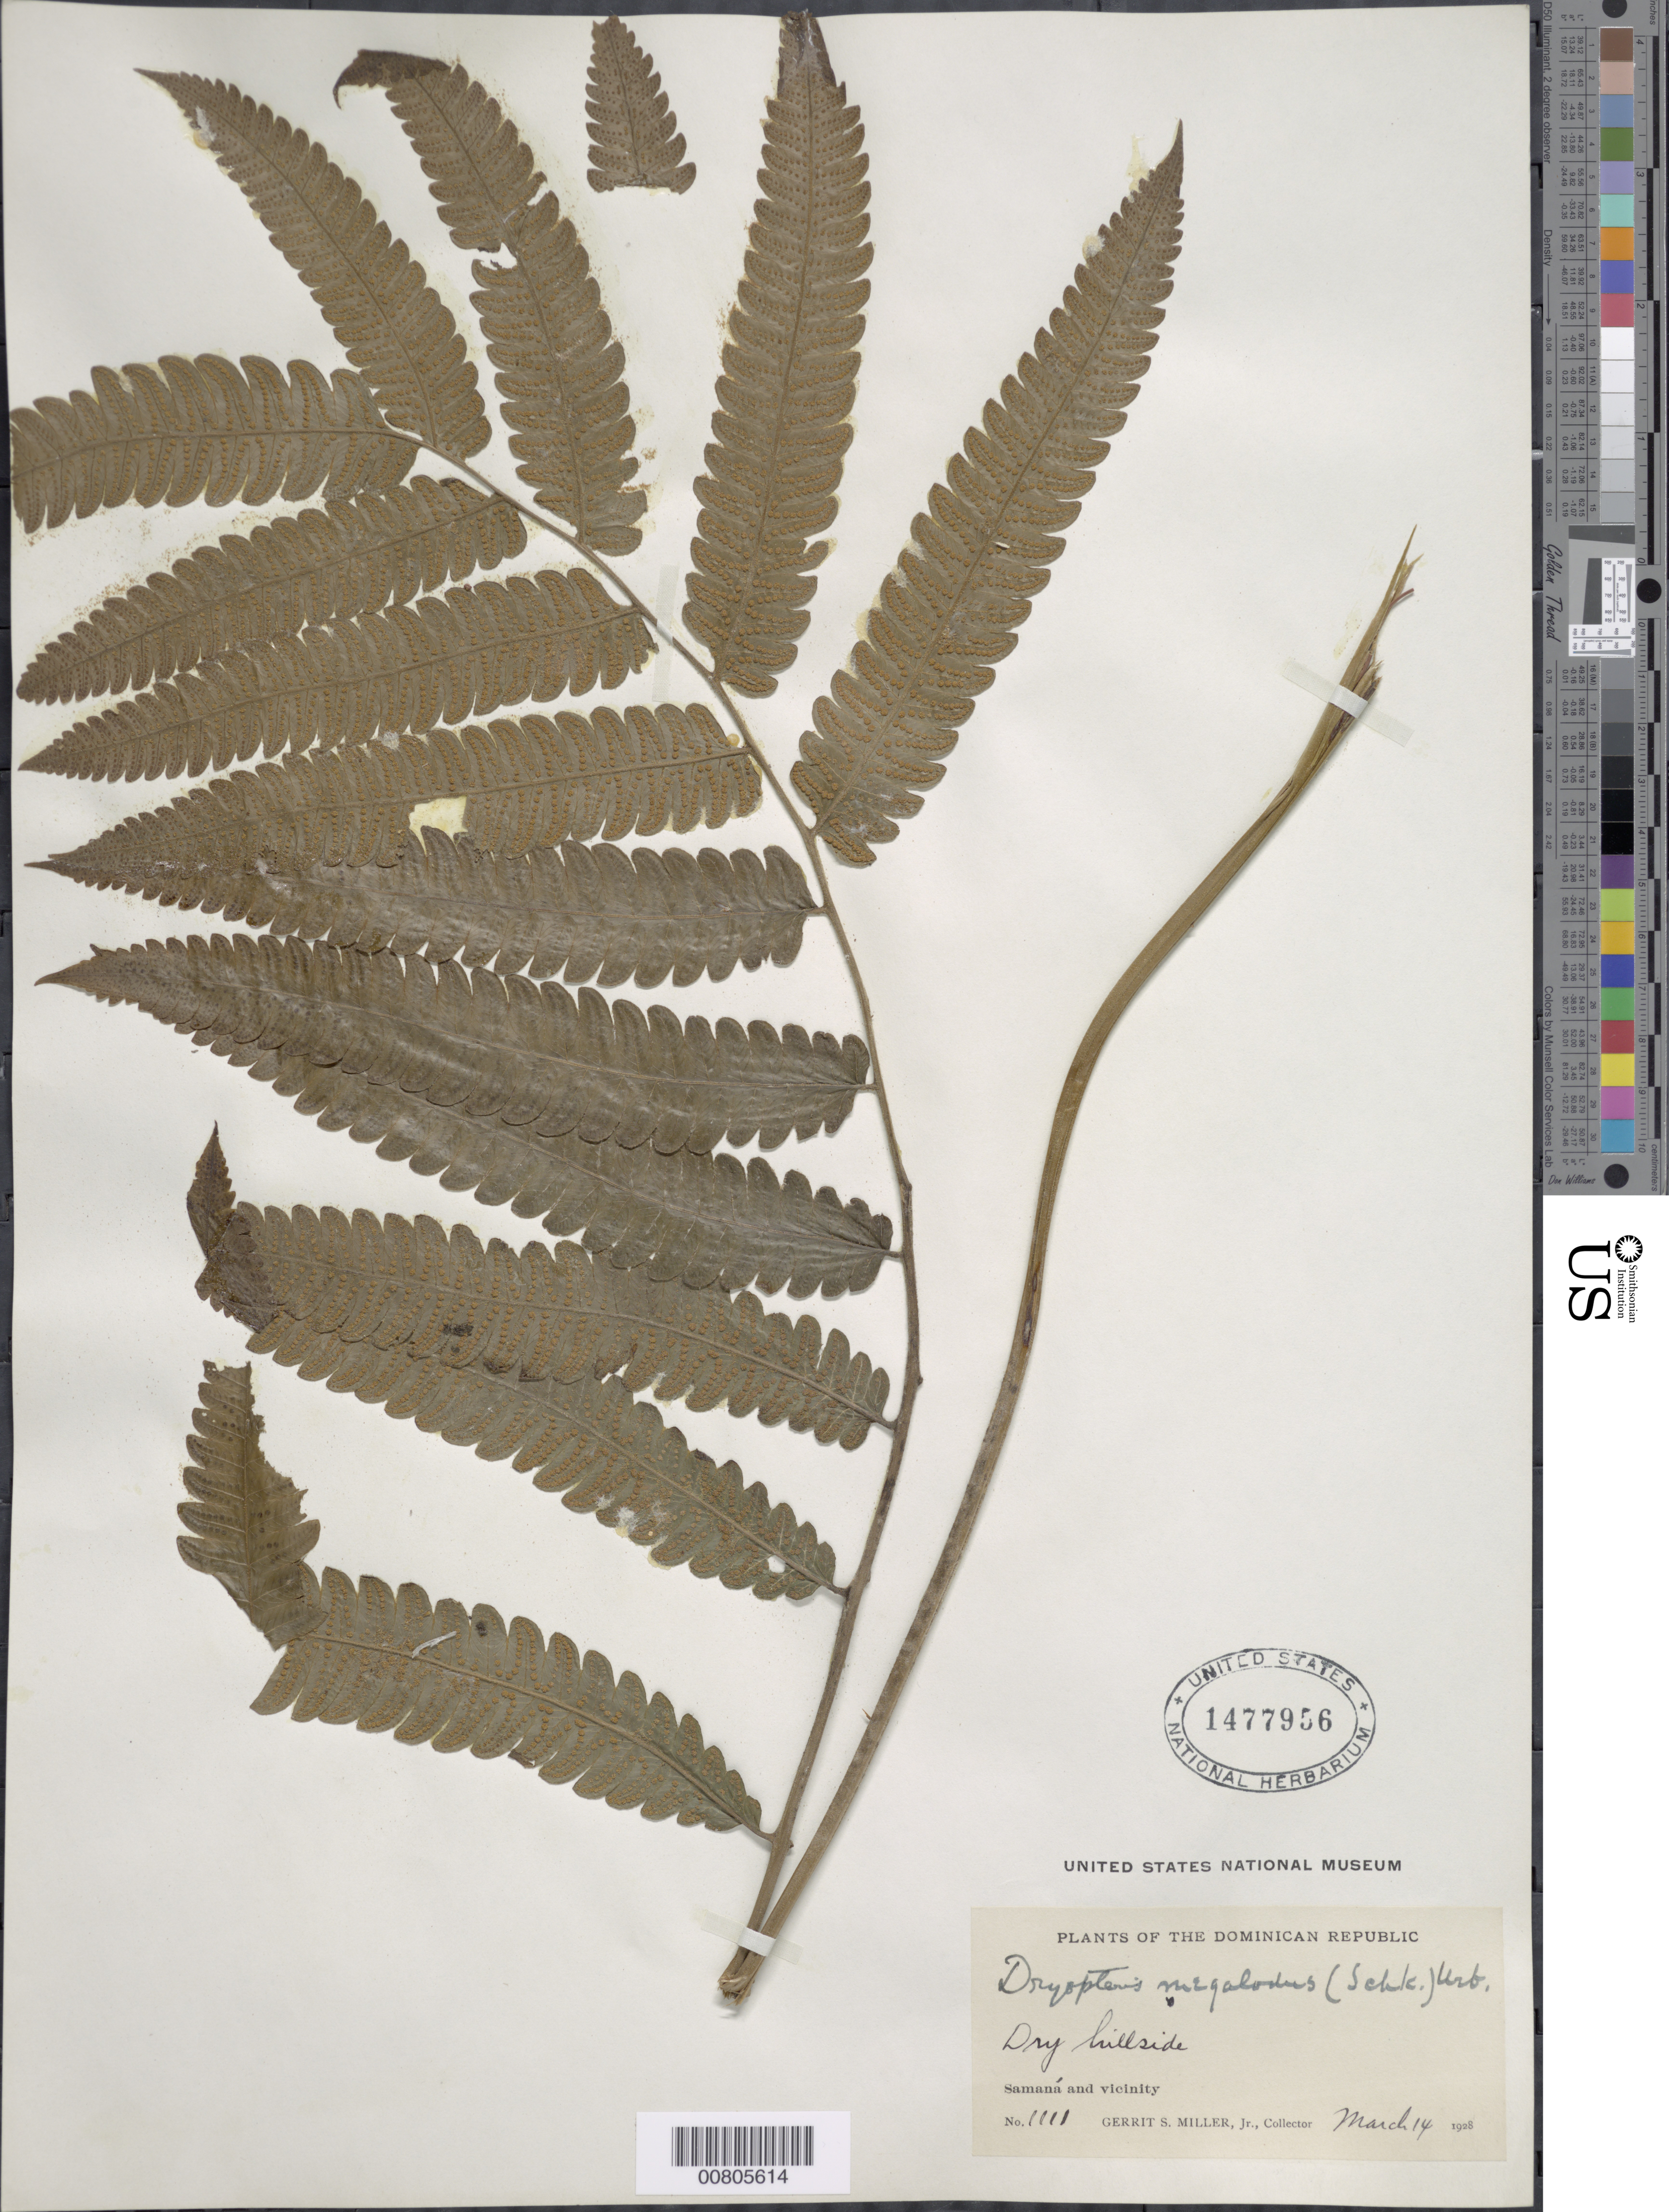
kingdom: Plantae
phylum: Tracheophyta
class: Polypodiopsida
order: Polypodiales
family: Thelypteridaceae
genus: Goniopteris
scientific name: Goniopteris pennata (Poir.) comb. nov., ined 2015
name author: (Poir.)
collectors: G. S. Miller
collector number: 1111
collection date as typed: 14 Mar 1928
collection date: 1928-03-14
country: Dominican Republic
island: Hispaniola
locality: Samaná and vicinity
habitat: Dry hillside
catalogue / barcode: US 1477956